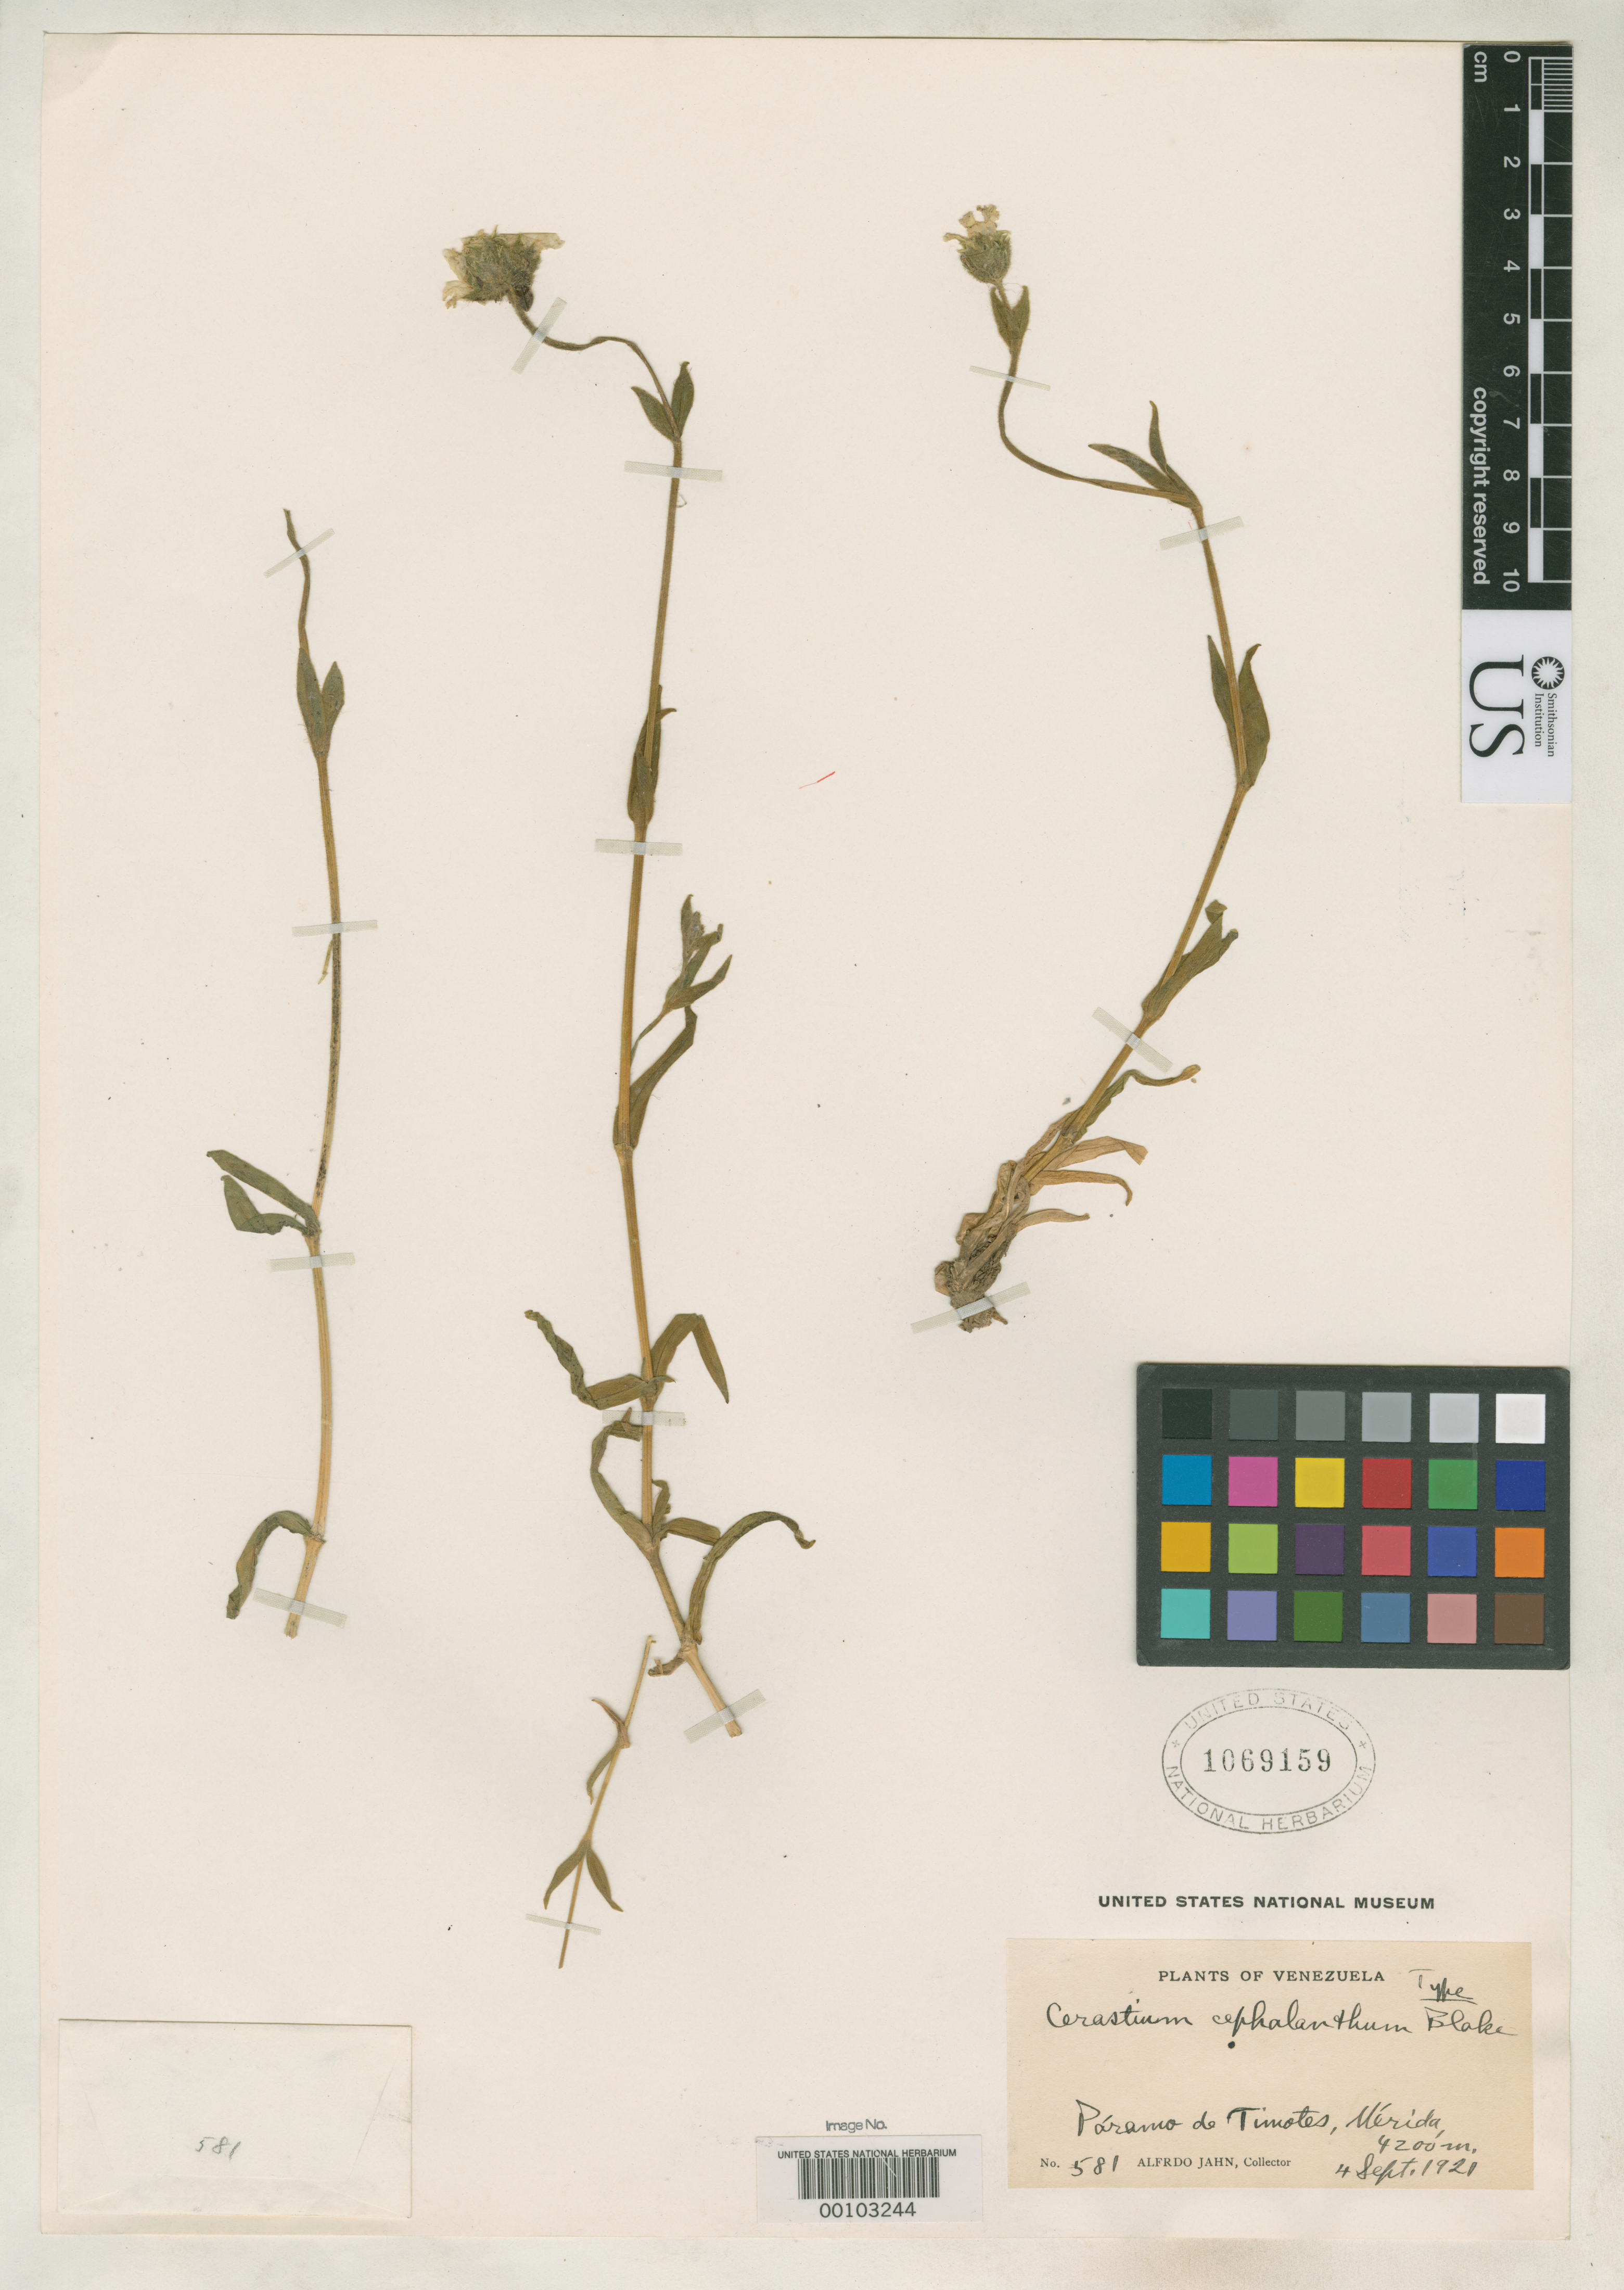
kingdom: Plantae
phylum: Tracheophyta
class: Magnoliopsida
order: Caryophyllales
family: Caryophyllaceae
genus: Cerastium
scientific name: Cerastium cephalanthum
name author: S.F. Blake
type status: Holotype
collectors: A. Jahn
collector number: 581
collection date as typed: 04 Sep 1921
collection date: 1921-09-04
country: Venezuela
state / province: Mérida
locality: Paramo de Timotes.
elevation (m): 4200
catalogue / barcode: US 1069159